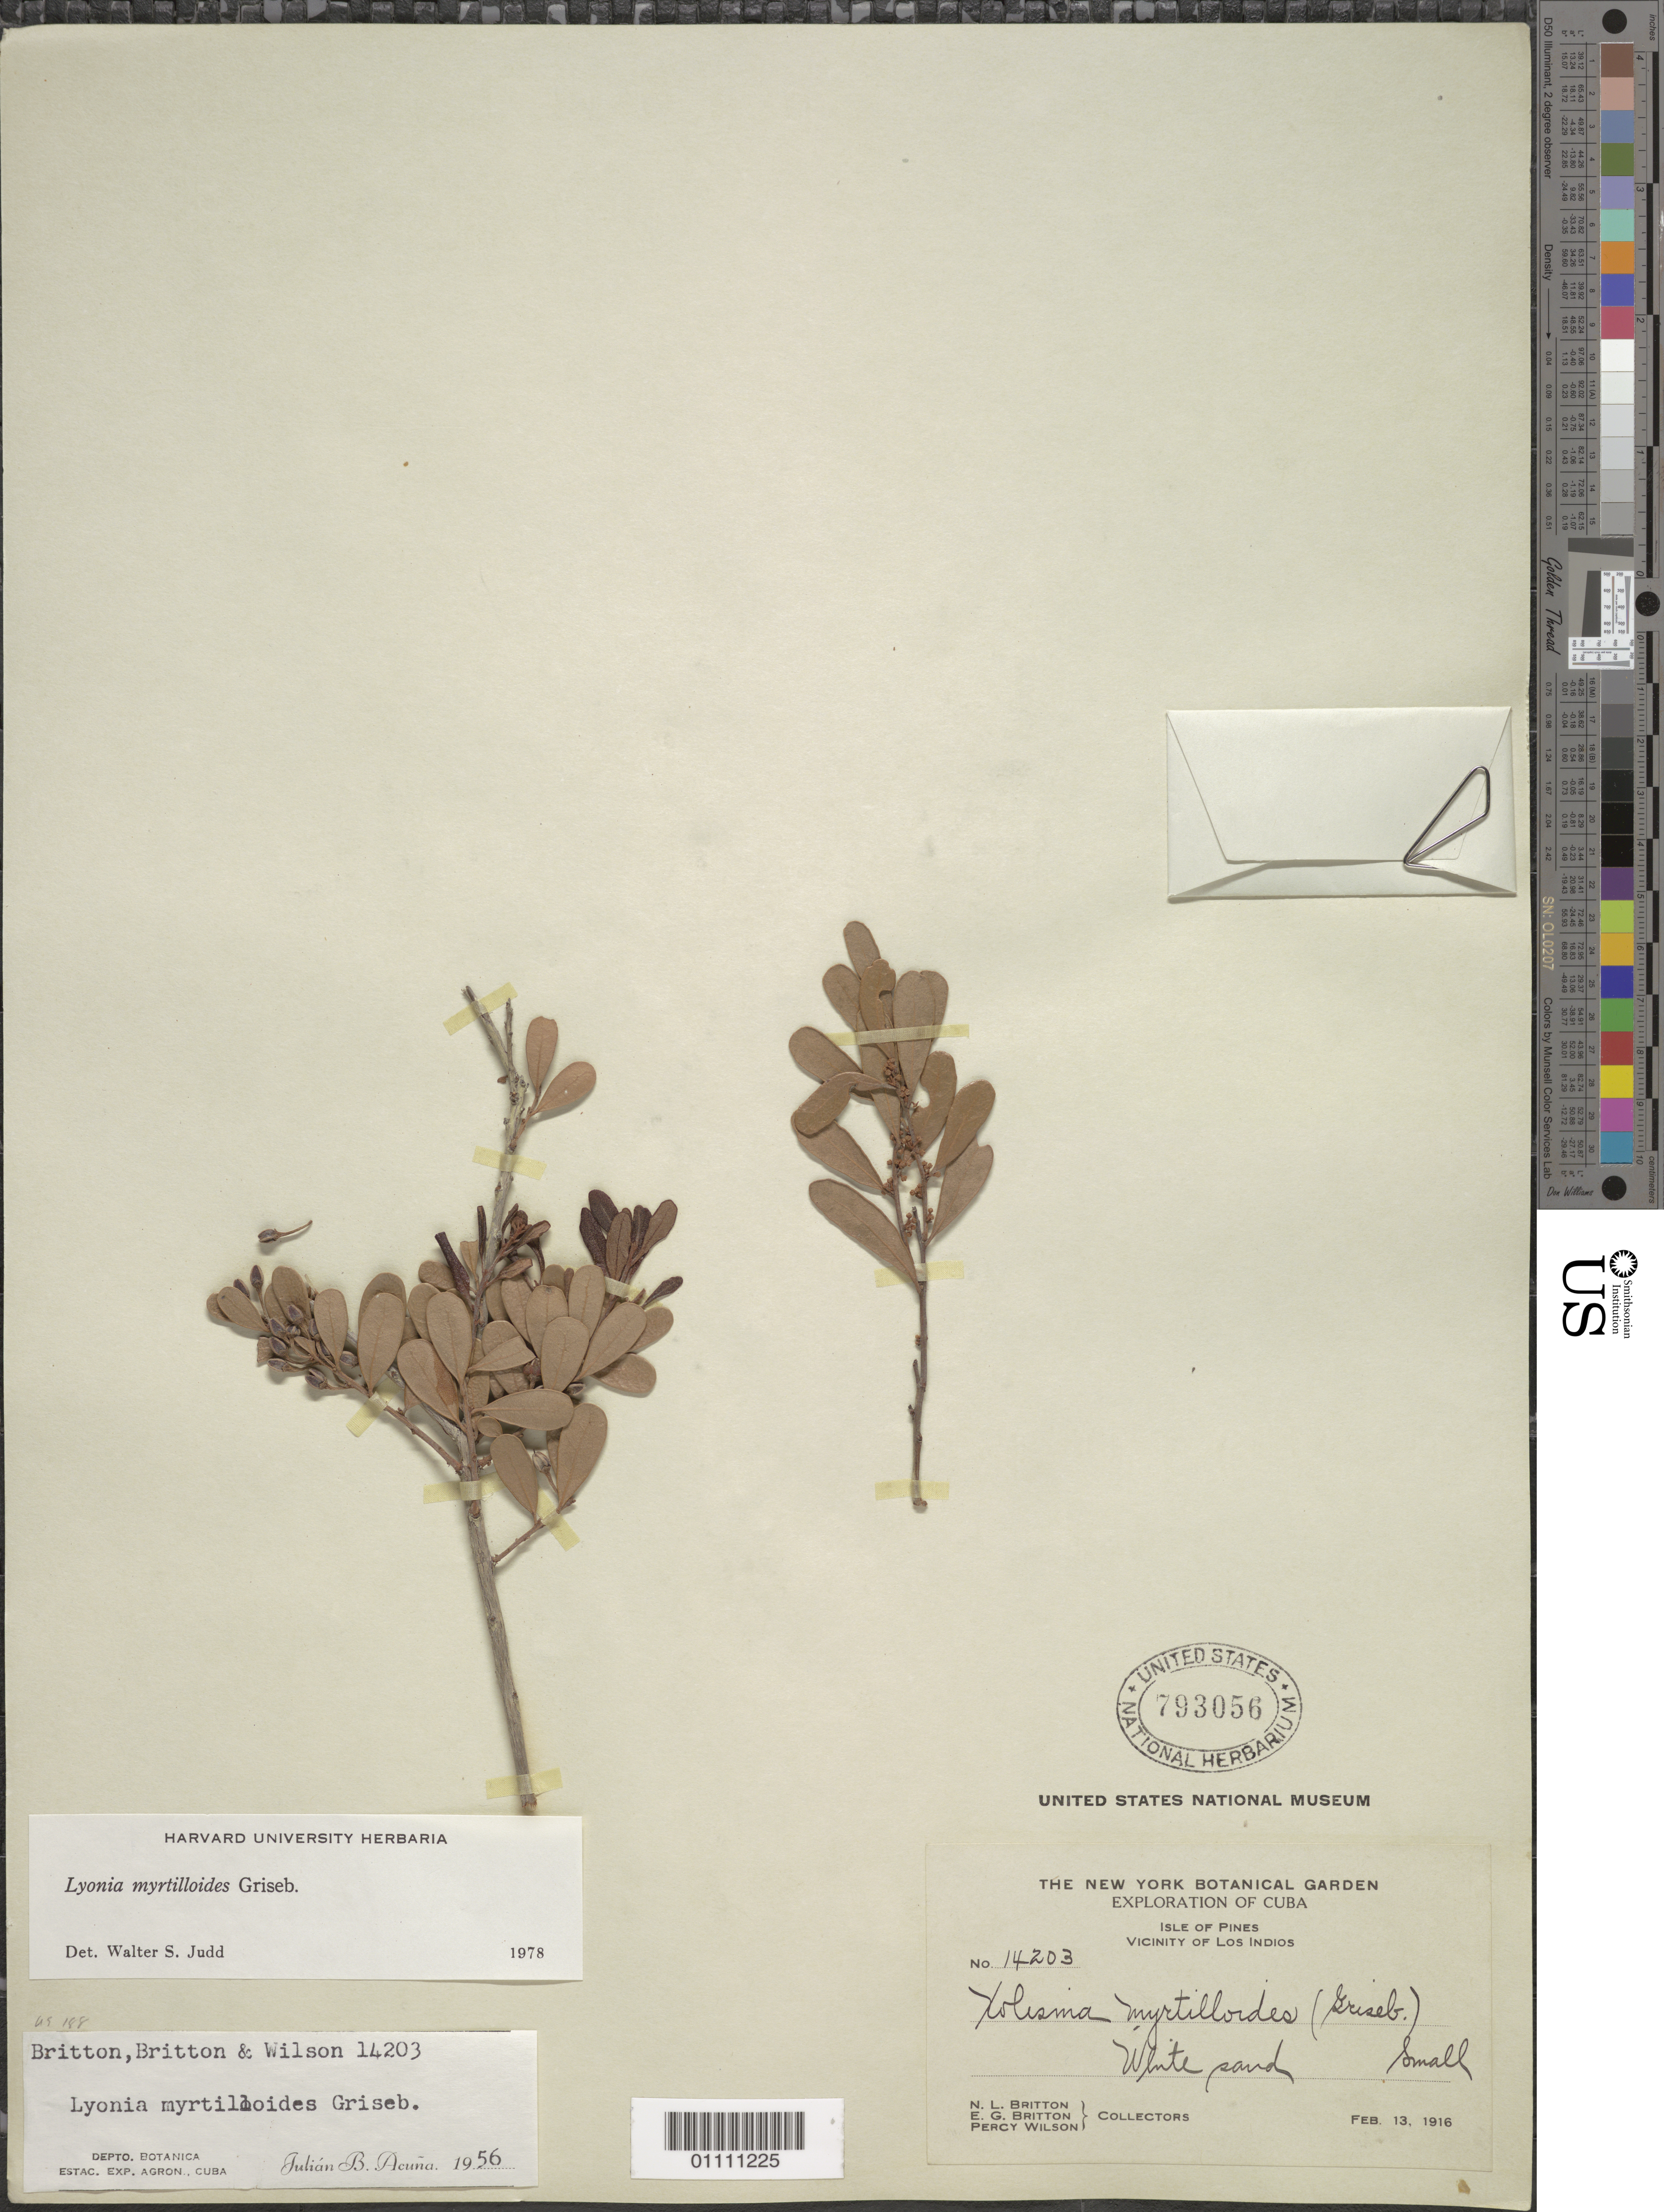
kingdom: Plantae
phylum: Tracheophyta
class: Magnoliopsida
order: Ericales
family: Ericaceae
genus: Lyonia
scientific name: Lyonia myrtilloides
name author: Griseb.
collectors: N. Britton, E. G. Britton & P. Wilson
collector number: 14203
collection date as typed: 13 Feb 1916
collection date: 1916-02-13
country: Cuba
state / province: Isla de La Juventud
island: Isla de la Juventud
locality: Vicinity of Los Indios White sand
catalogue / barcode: US 793056